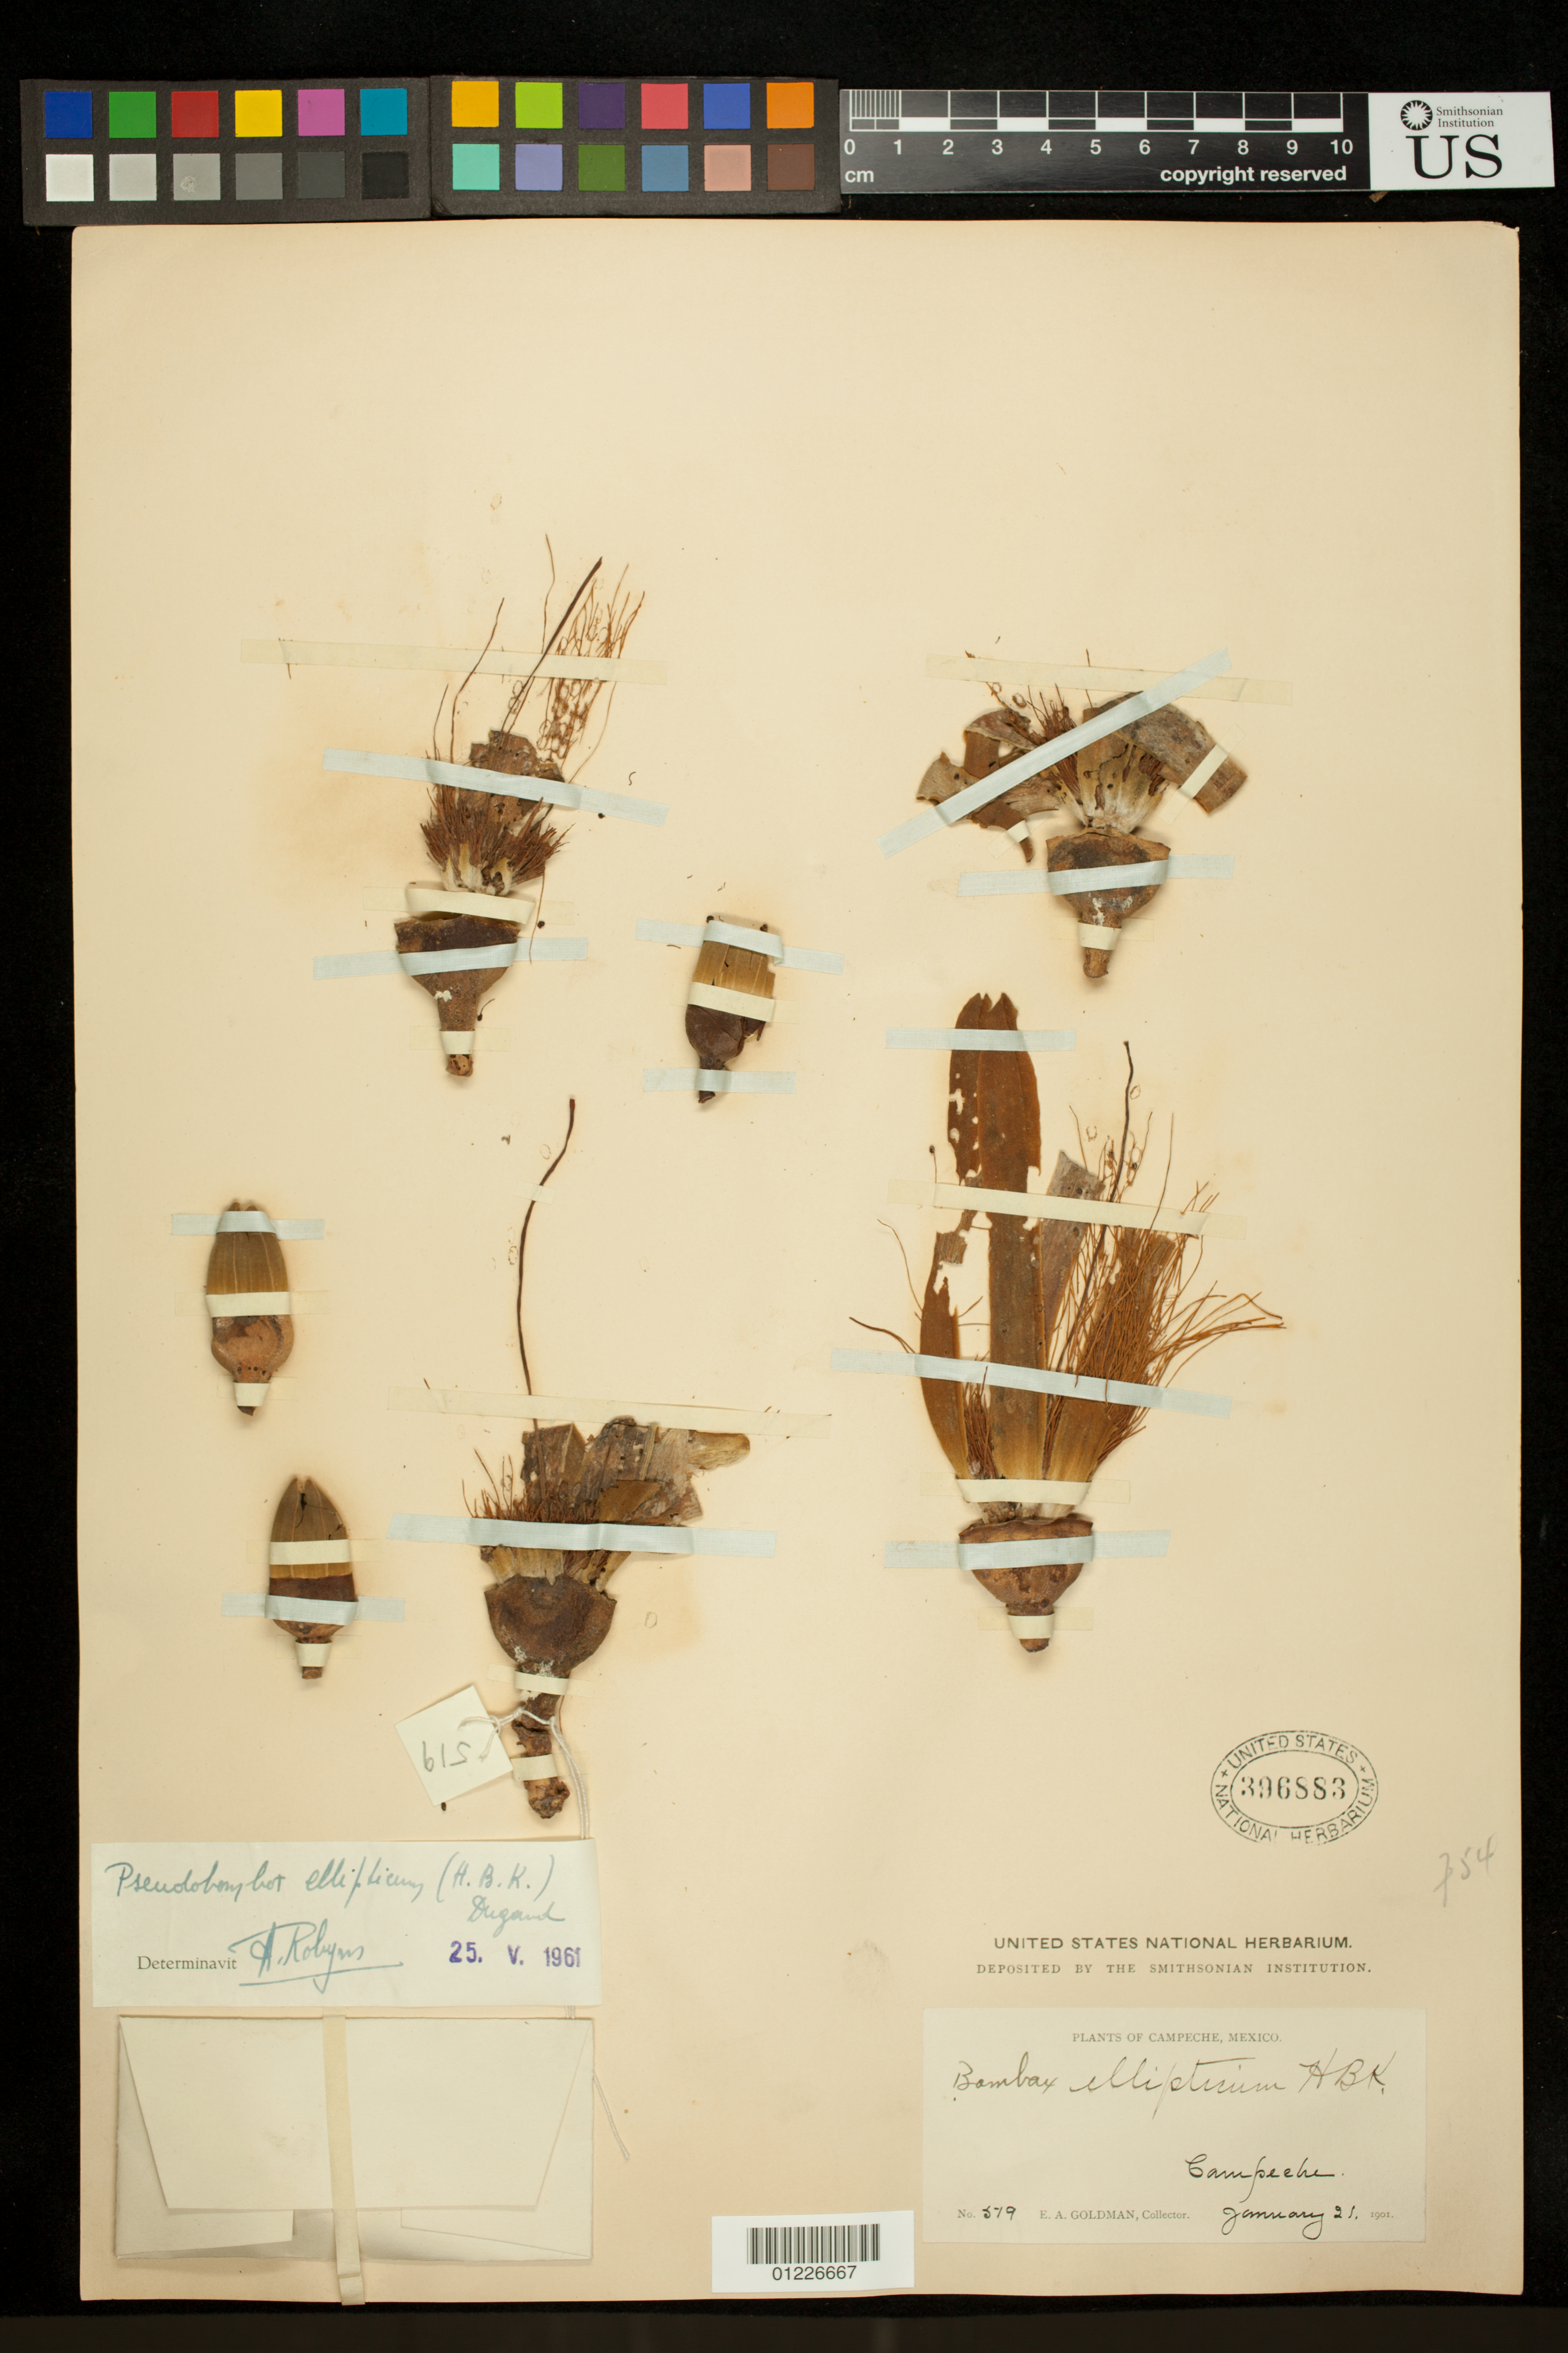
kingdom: Plantae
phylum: Tracheophyta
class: Magnoliopsida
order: Malvales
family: Malvaceae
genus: Pseudobombax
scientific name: Pseudobombax ellipticum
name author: (Kunth) Dugand G.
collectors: E. A. Goldman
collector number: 579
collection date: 1901-01-21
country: Mexico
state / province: Campeche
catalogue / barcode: US 396883